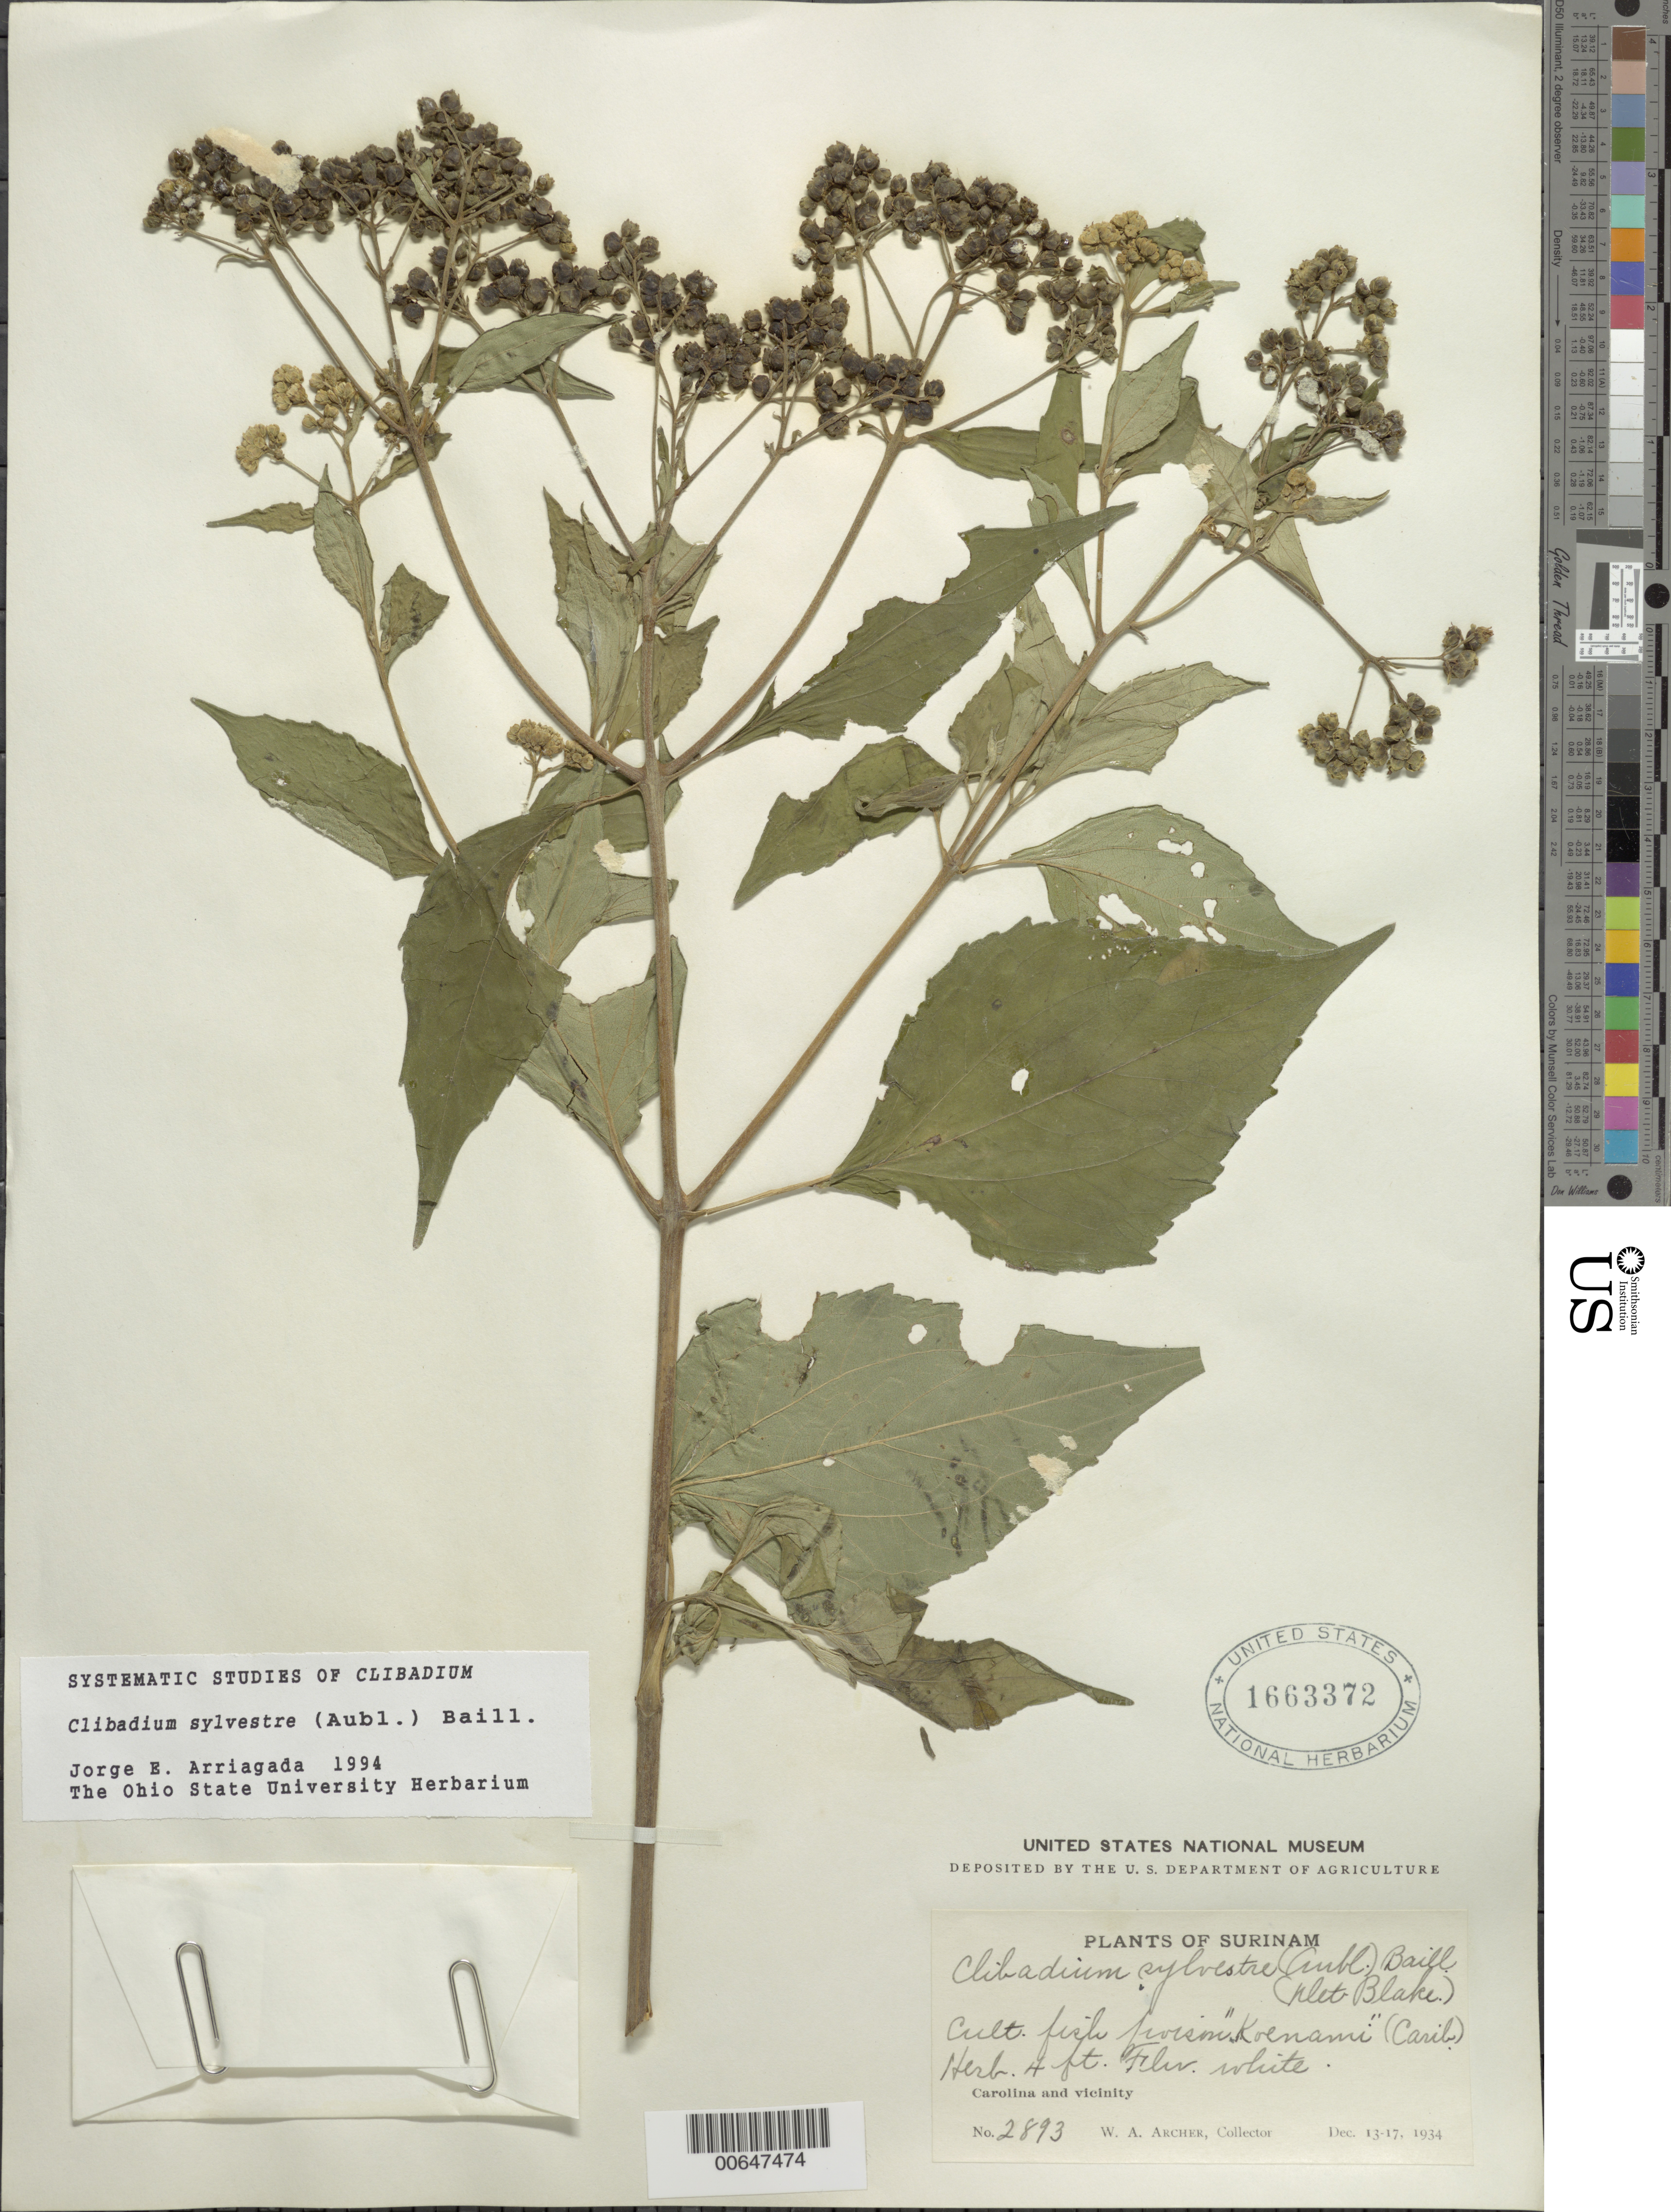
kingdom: Plantae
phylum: Tracheophyta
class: Magnoliopsida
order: Asterales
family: Asteraceae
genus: Clibadium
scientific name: Clibadium sylvestre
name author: (Aubl.) Baill.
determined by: Arriagada, J. E.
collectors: W. A. Archer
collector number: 2893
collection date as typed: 13-Dec-34 to 17-Dec-34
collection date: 1934-12-13/1934-12-17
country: Suriname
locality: Carolina and vicinity, Surinam River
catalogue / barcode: US 1663372